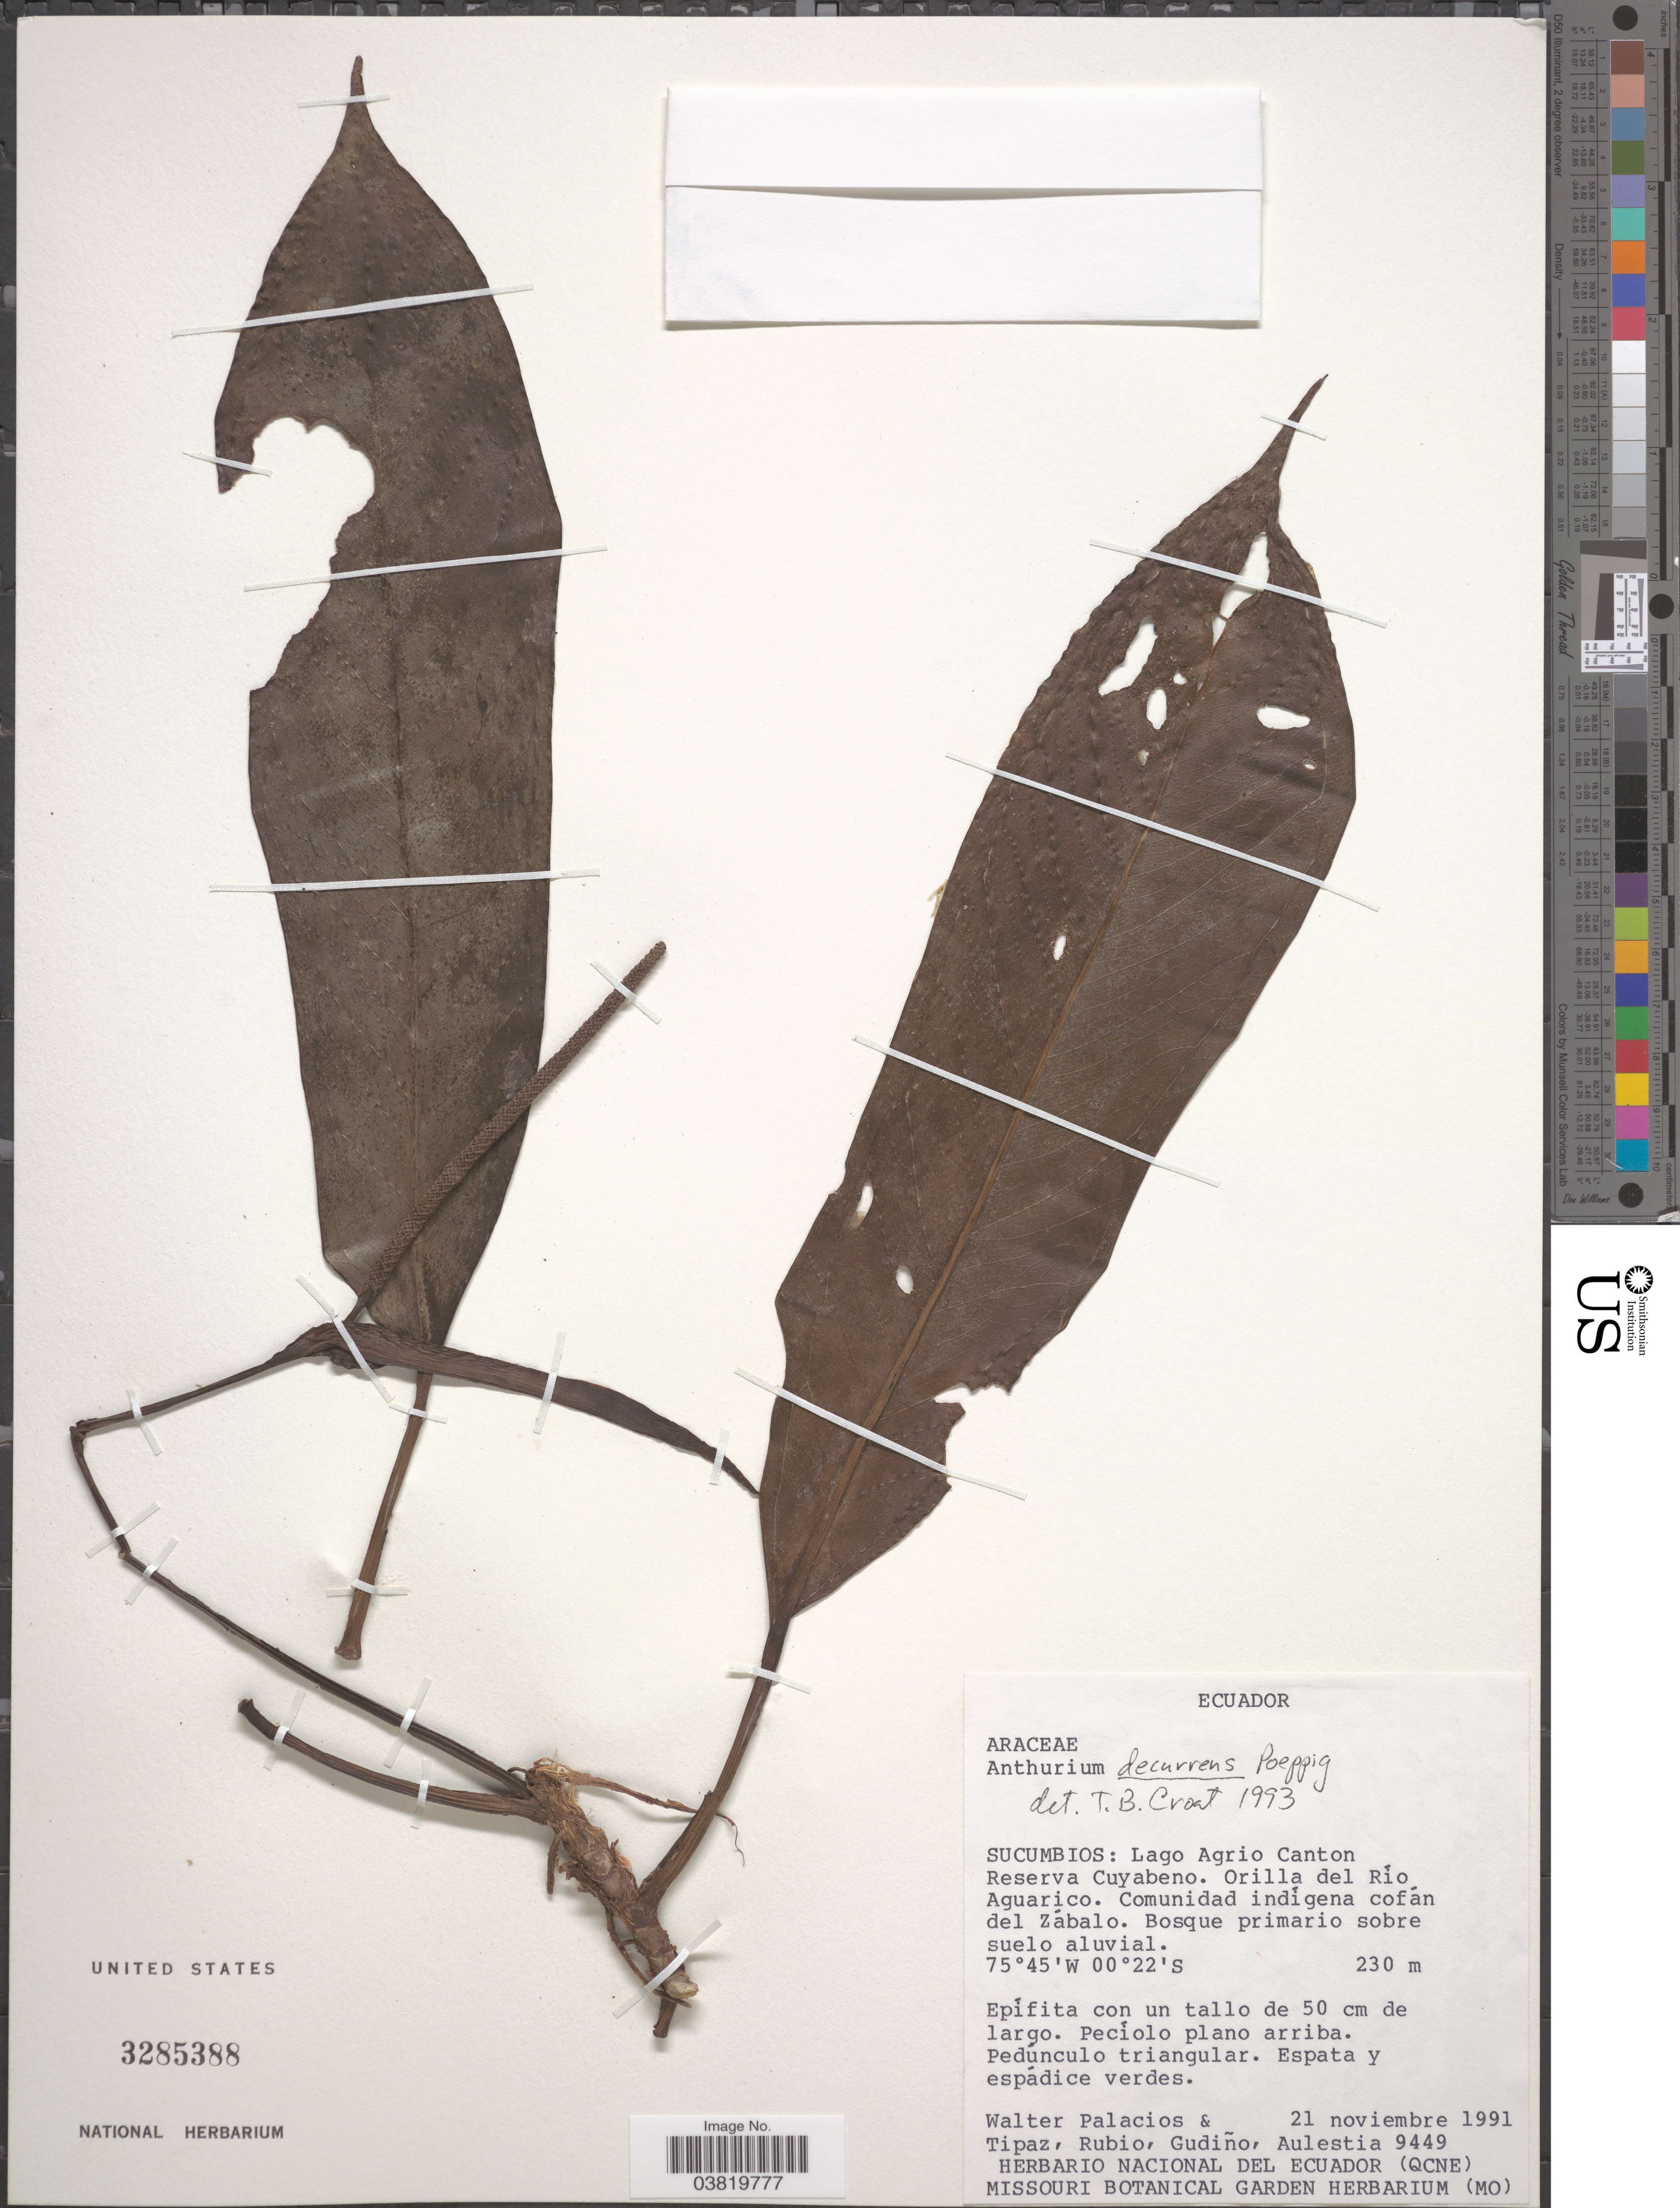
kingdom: Plantae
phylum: Tracheophyta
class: Liliopsida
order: Alismatales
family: Araceae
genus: Anthurium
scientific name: Anthurium decurrens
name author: Poepp.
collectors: W. Palacios, -. Tipaz, -. Rubio, -. Gudiño & -. Aulestia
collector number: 9449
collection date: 1991-11-21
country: Ecuador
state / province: Sucumbíos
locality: Lago Agrio Canton Reserva Cuyabeno. Orilla del Río Aguarico. Comunidad indígena cofán del Zábalo.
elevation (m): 230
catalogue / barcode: US 3285388